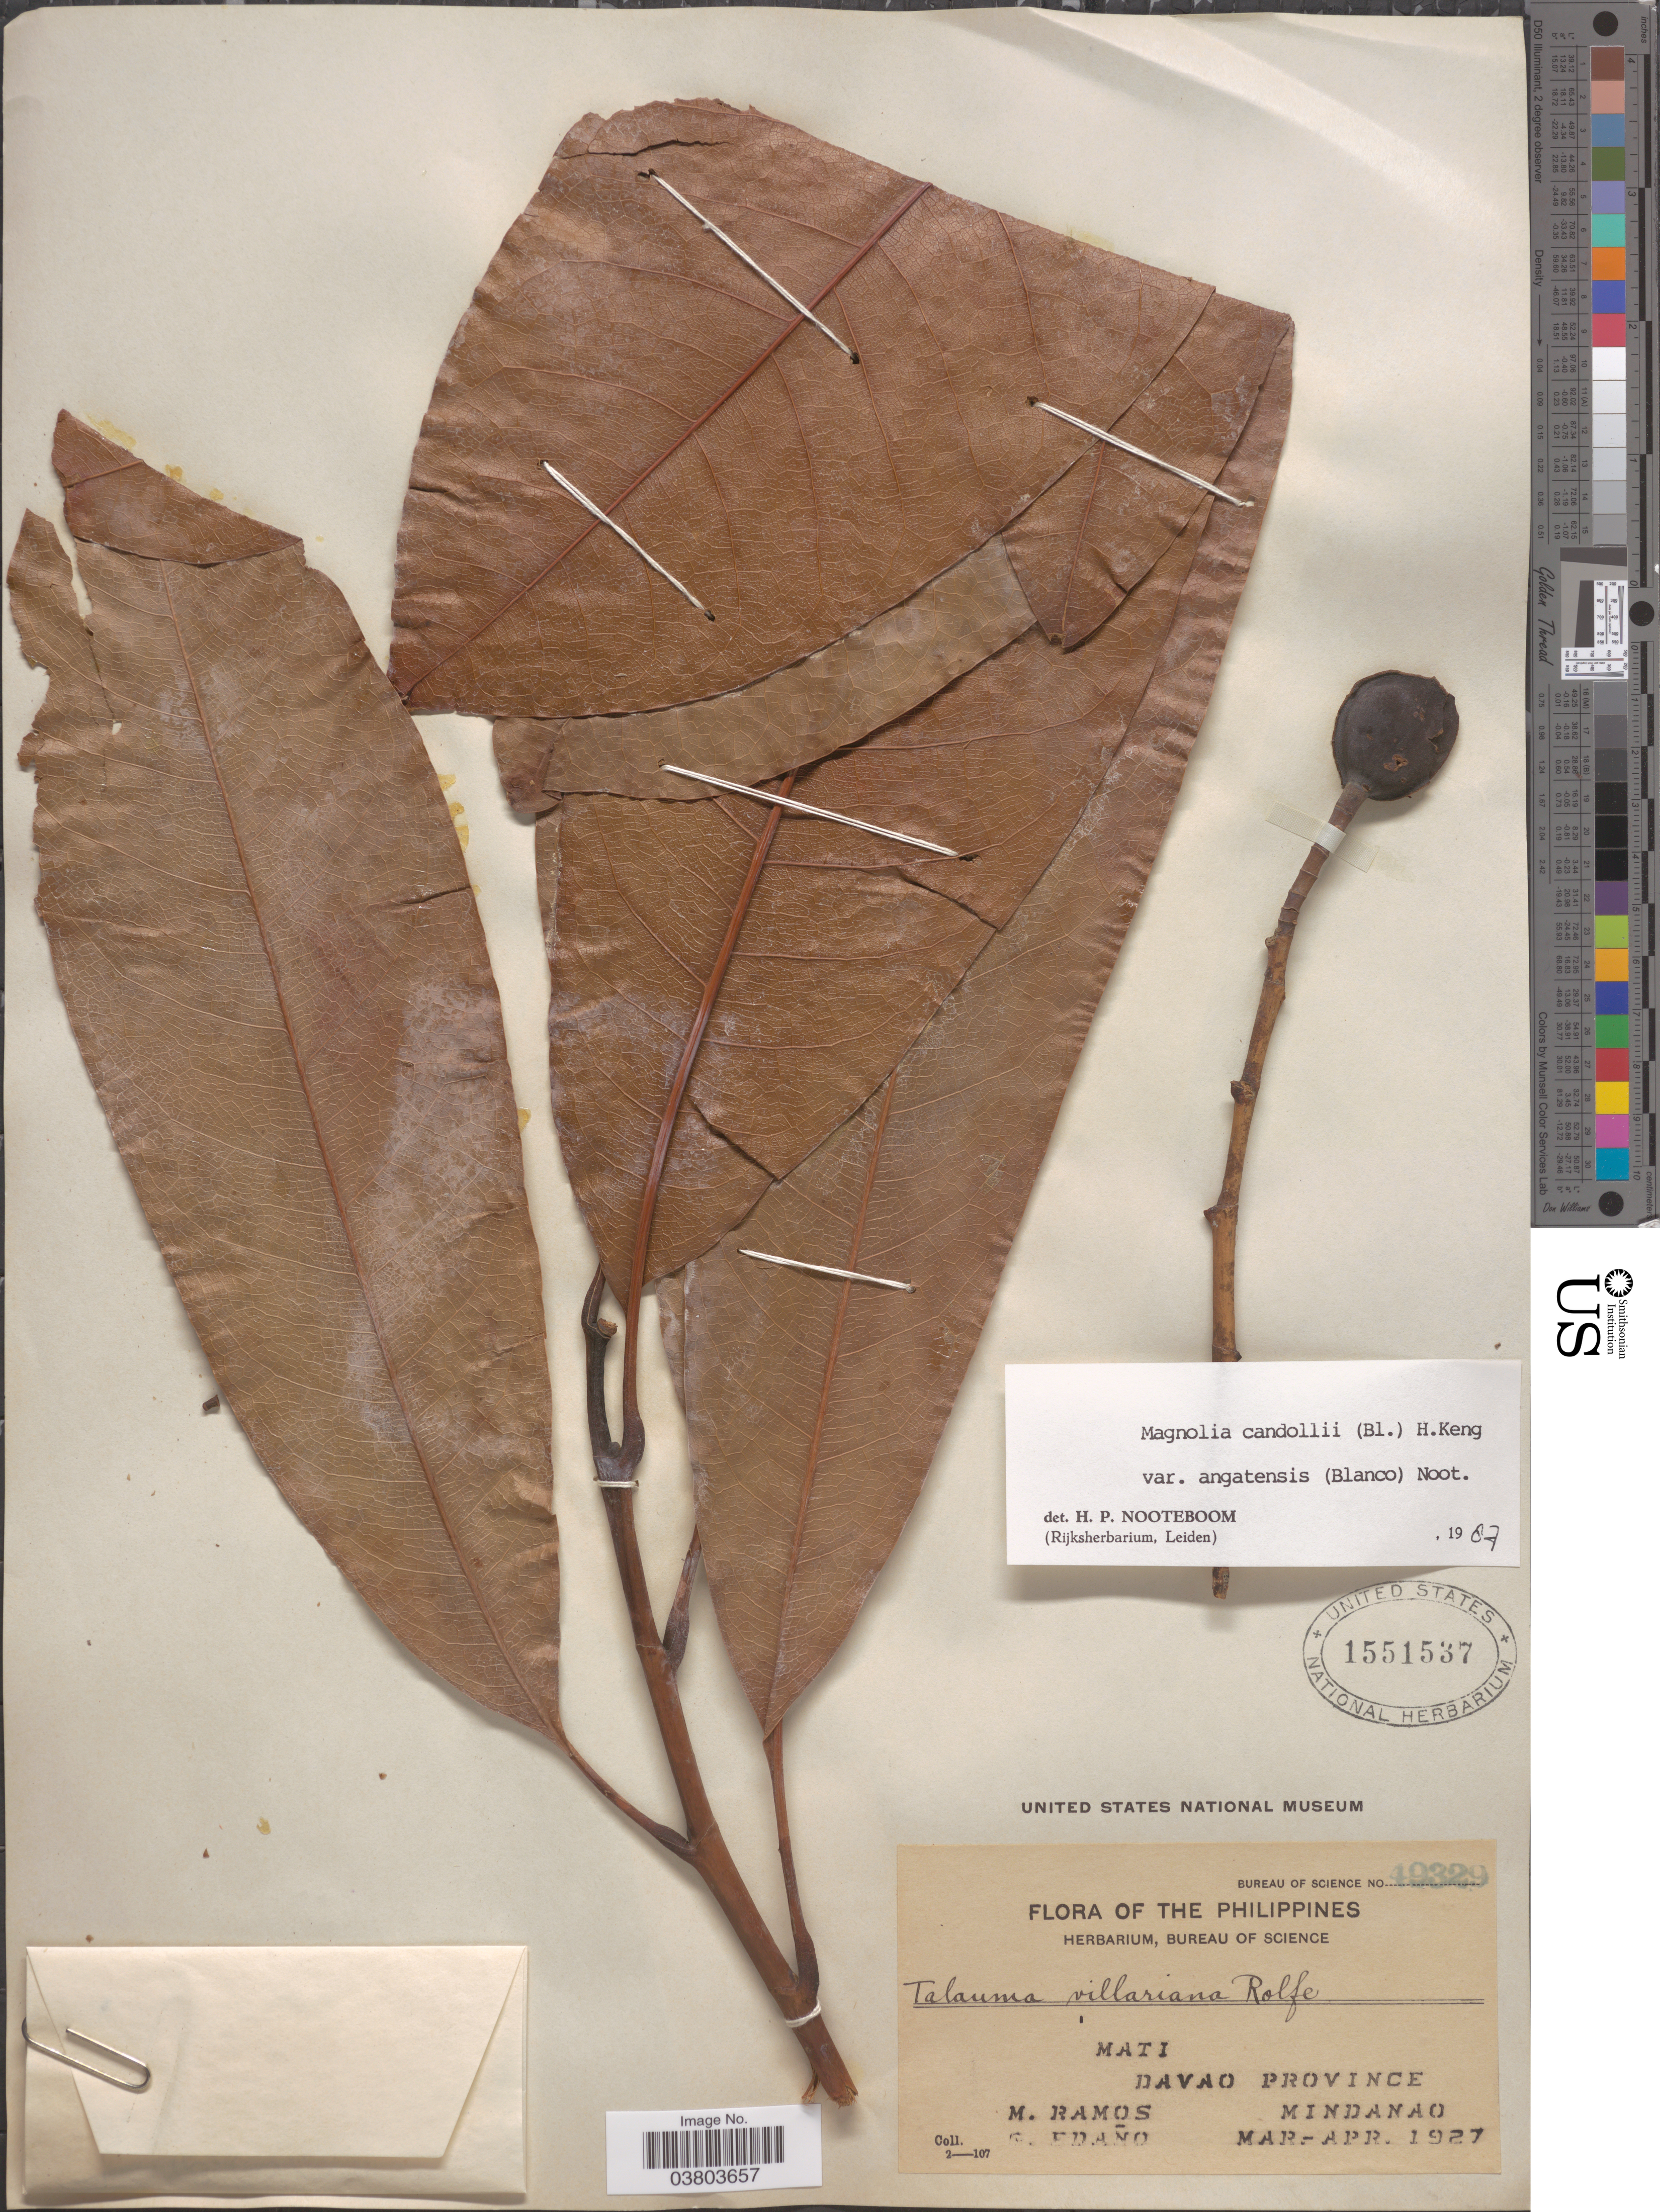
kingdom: Plantae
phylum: Tracheophyta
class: Magnoliopsida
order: Magnoliales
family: Magnoliaceae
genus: Magnolia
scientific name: Magnolia candollei var. angatensis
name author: (Blanco) Noot.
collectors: M. Ramos & G. Edaño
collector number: Bureau of Science 49329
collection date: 1927-03/1927-04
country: Philippines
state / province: Davao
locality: Mati. Davao Province. Mindanao.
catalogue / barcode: US 1551537